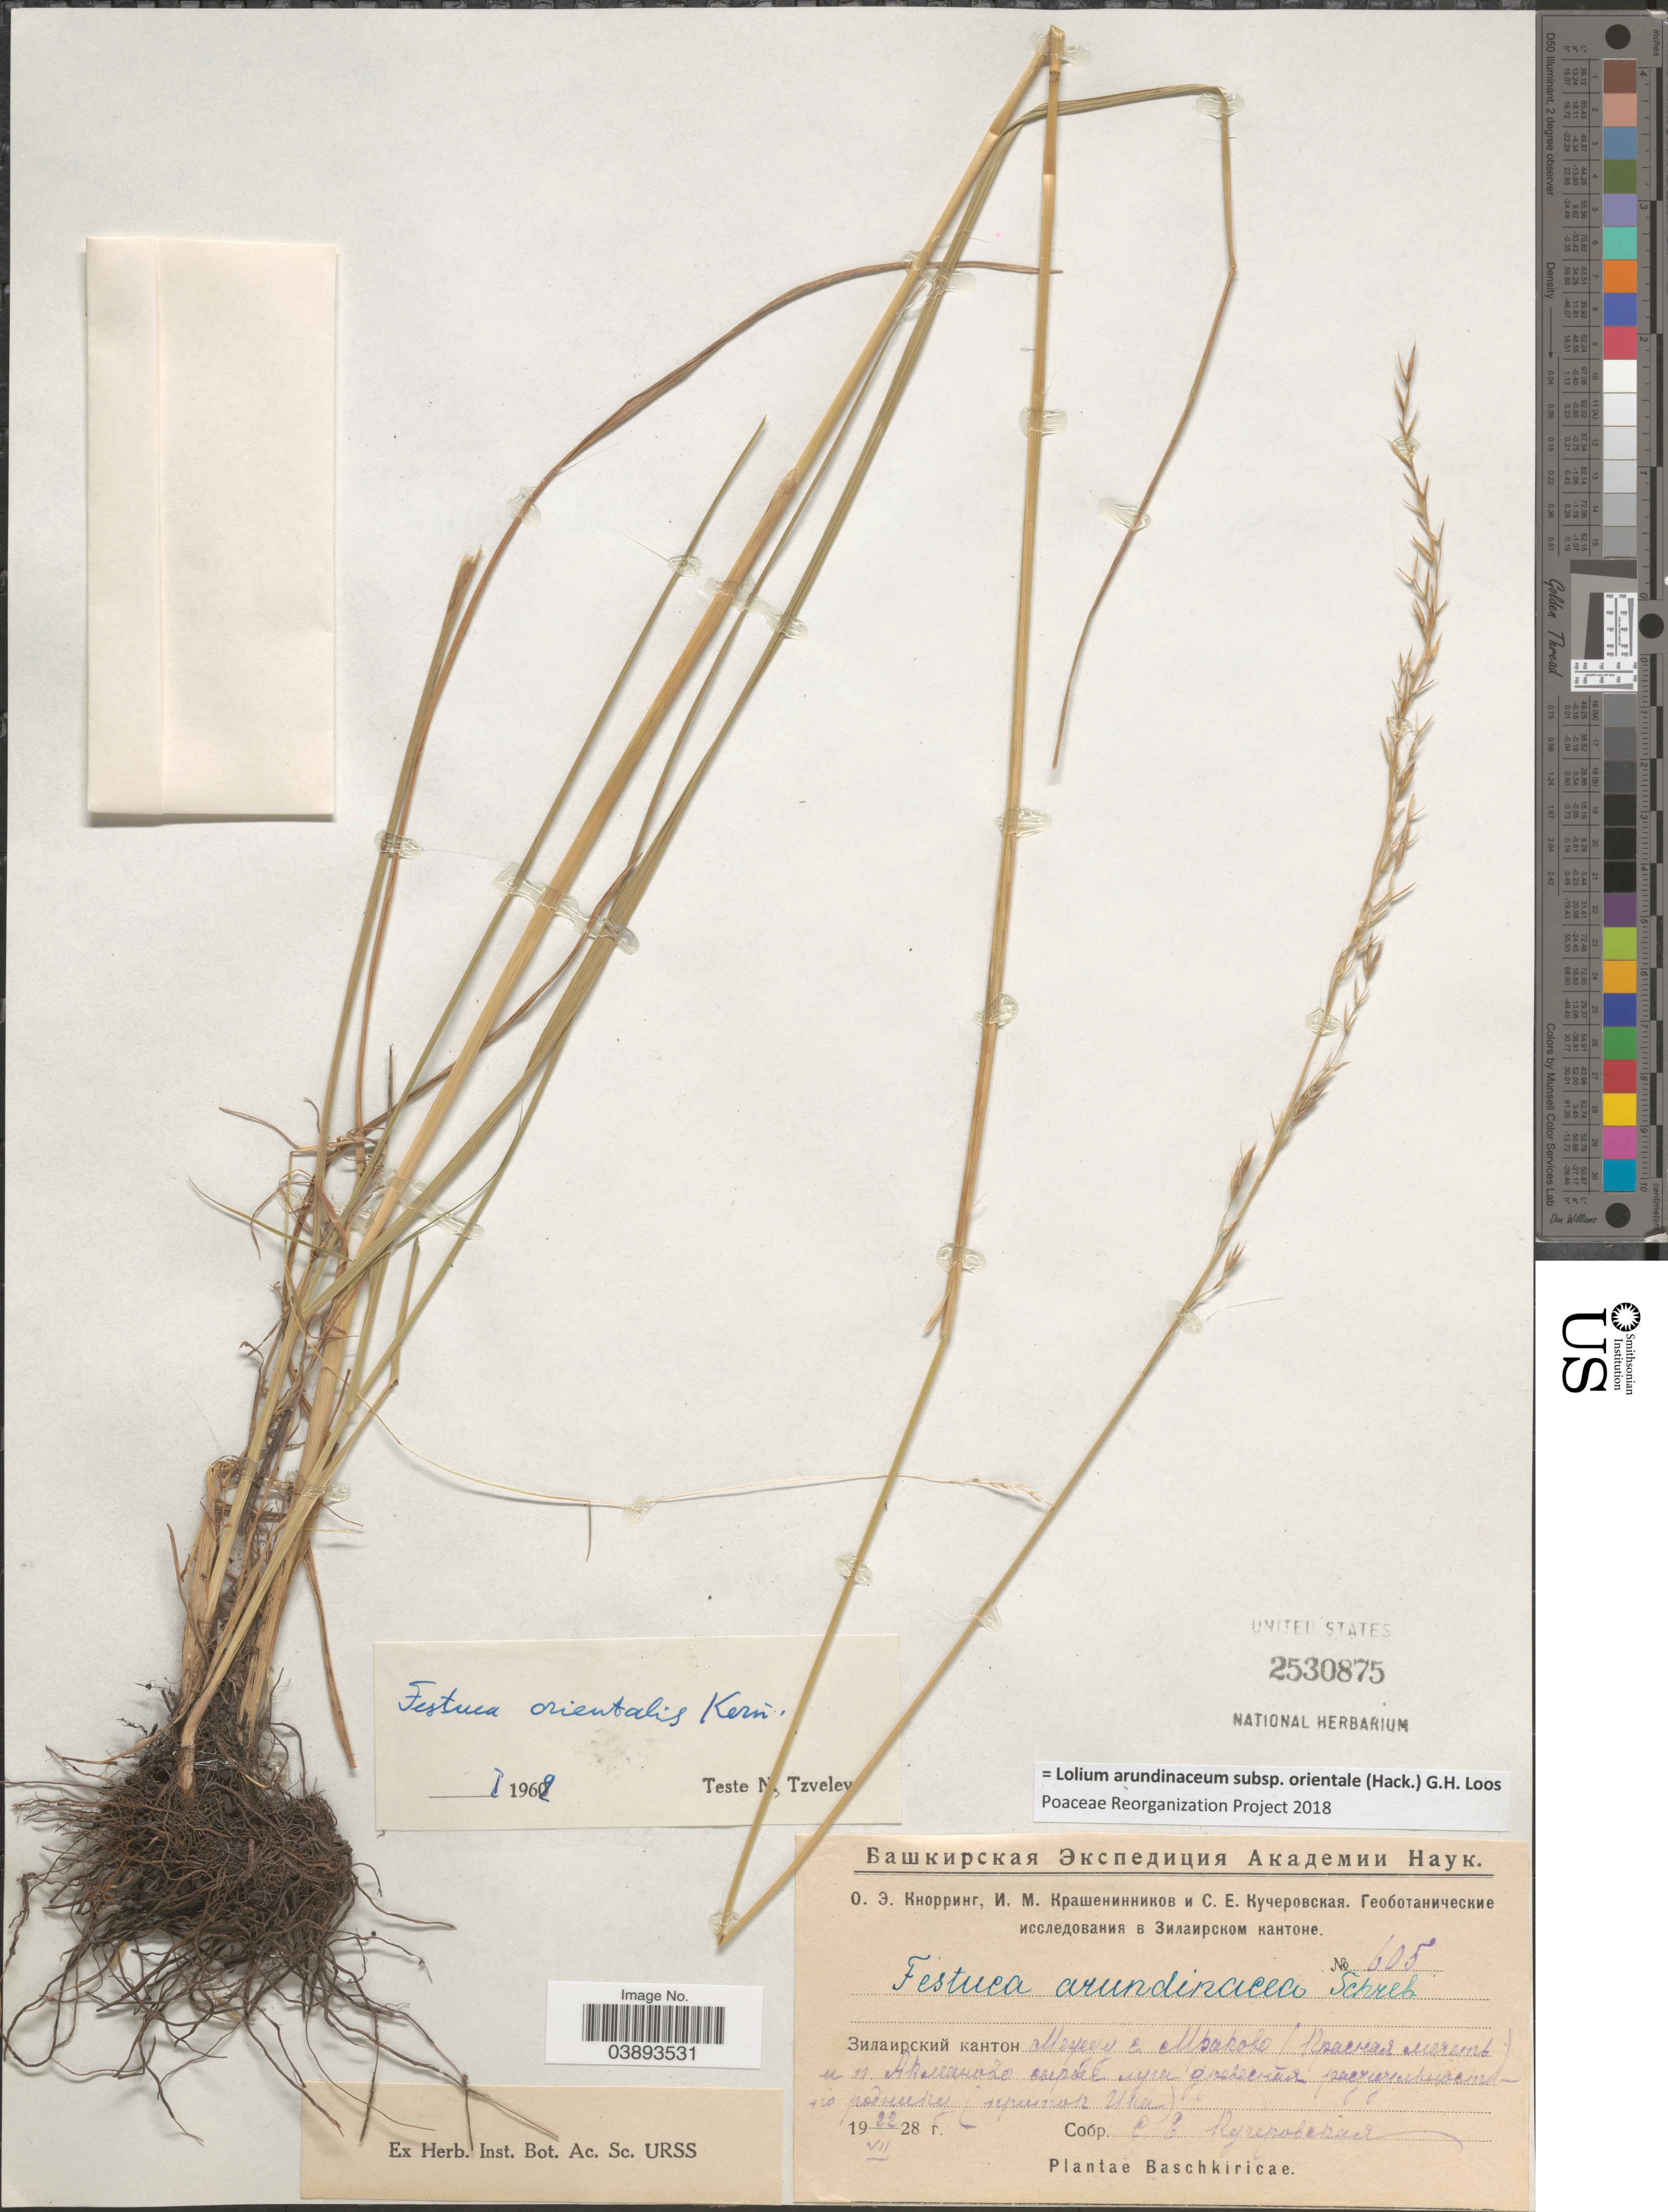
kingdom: Plantae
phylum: Tracheophyta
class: Liliopsida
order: Poales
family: Poaceae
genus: Lolium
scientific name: Lolium arundinaceum subsp. orientale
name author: (Hack.) G. H. Loos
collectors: S. Kucherovskaya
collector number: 605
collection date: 1928-07-22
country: Russian Federation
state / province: Bashkortostan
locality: Zilairskiy District, between Mrakovo and Akmanovo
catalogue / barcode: US 2530875